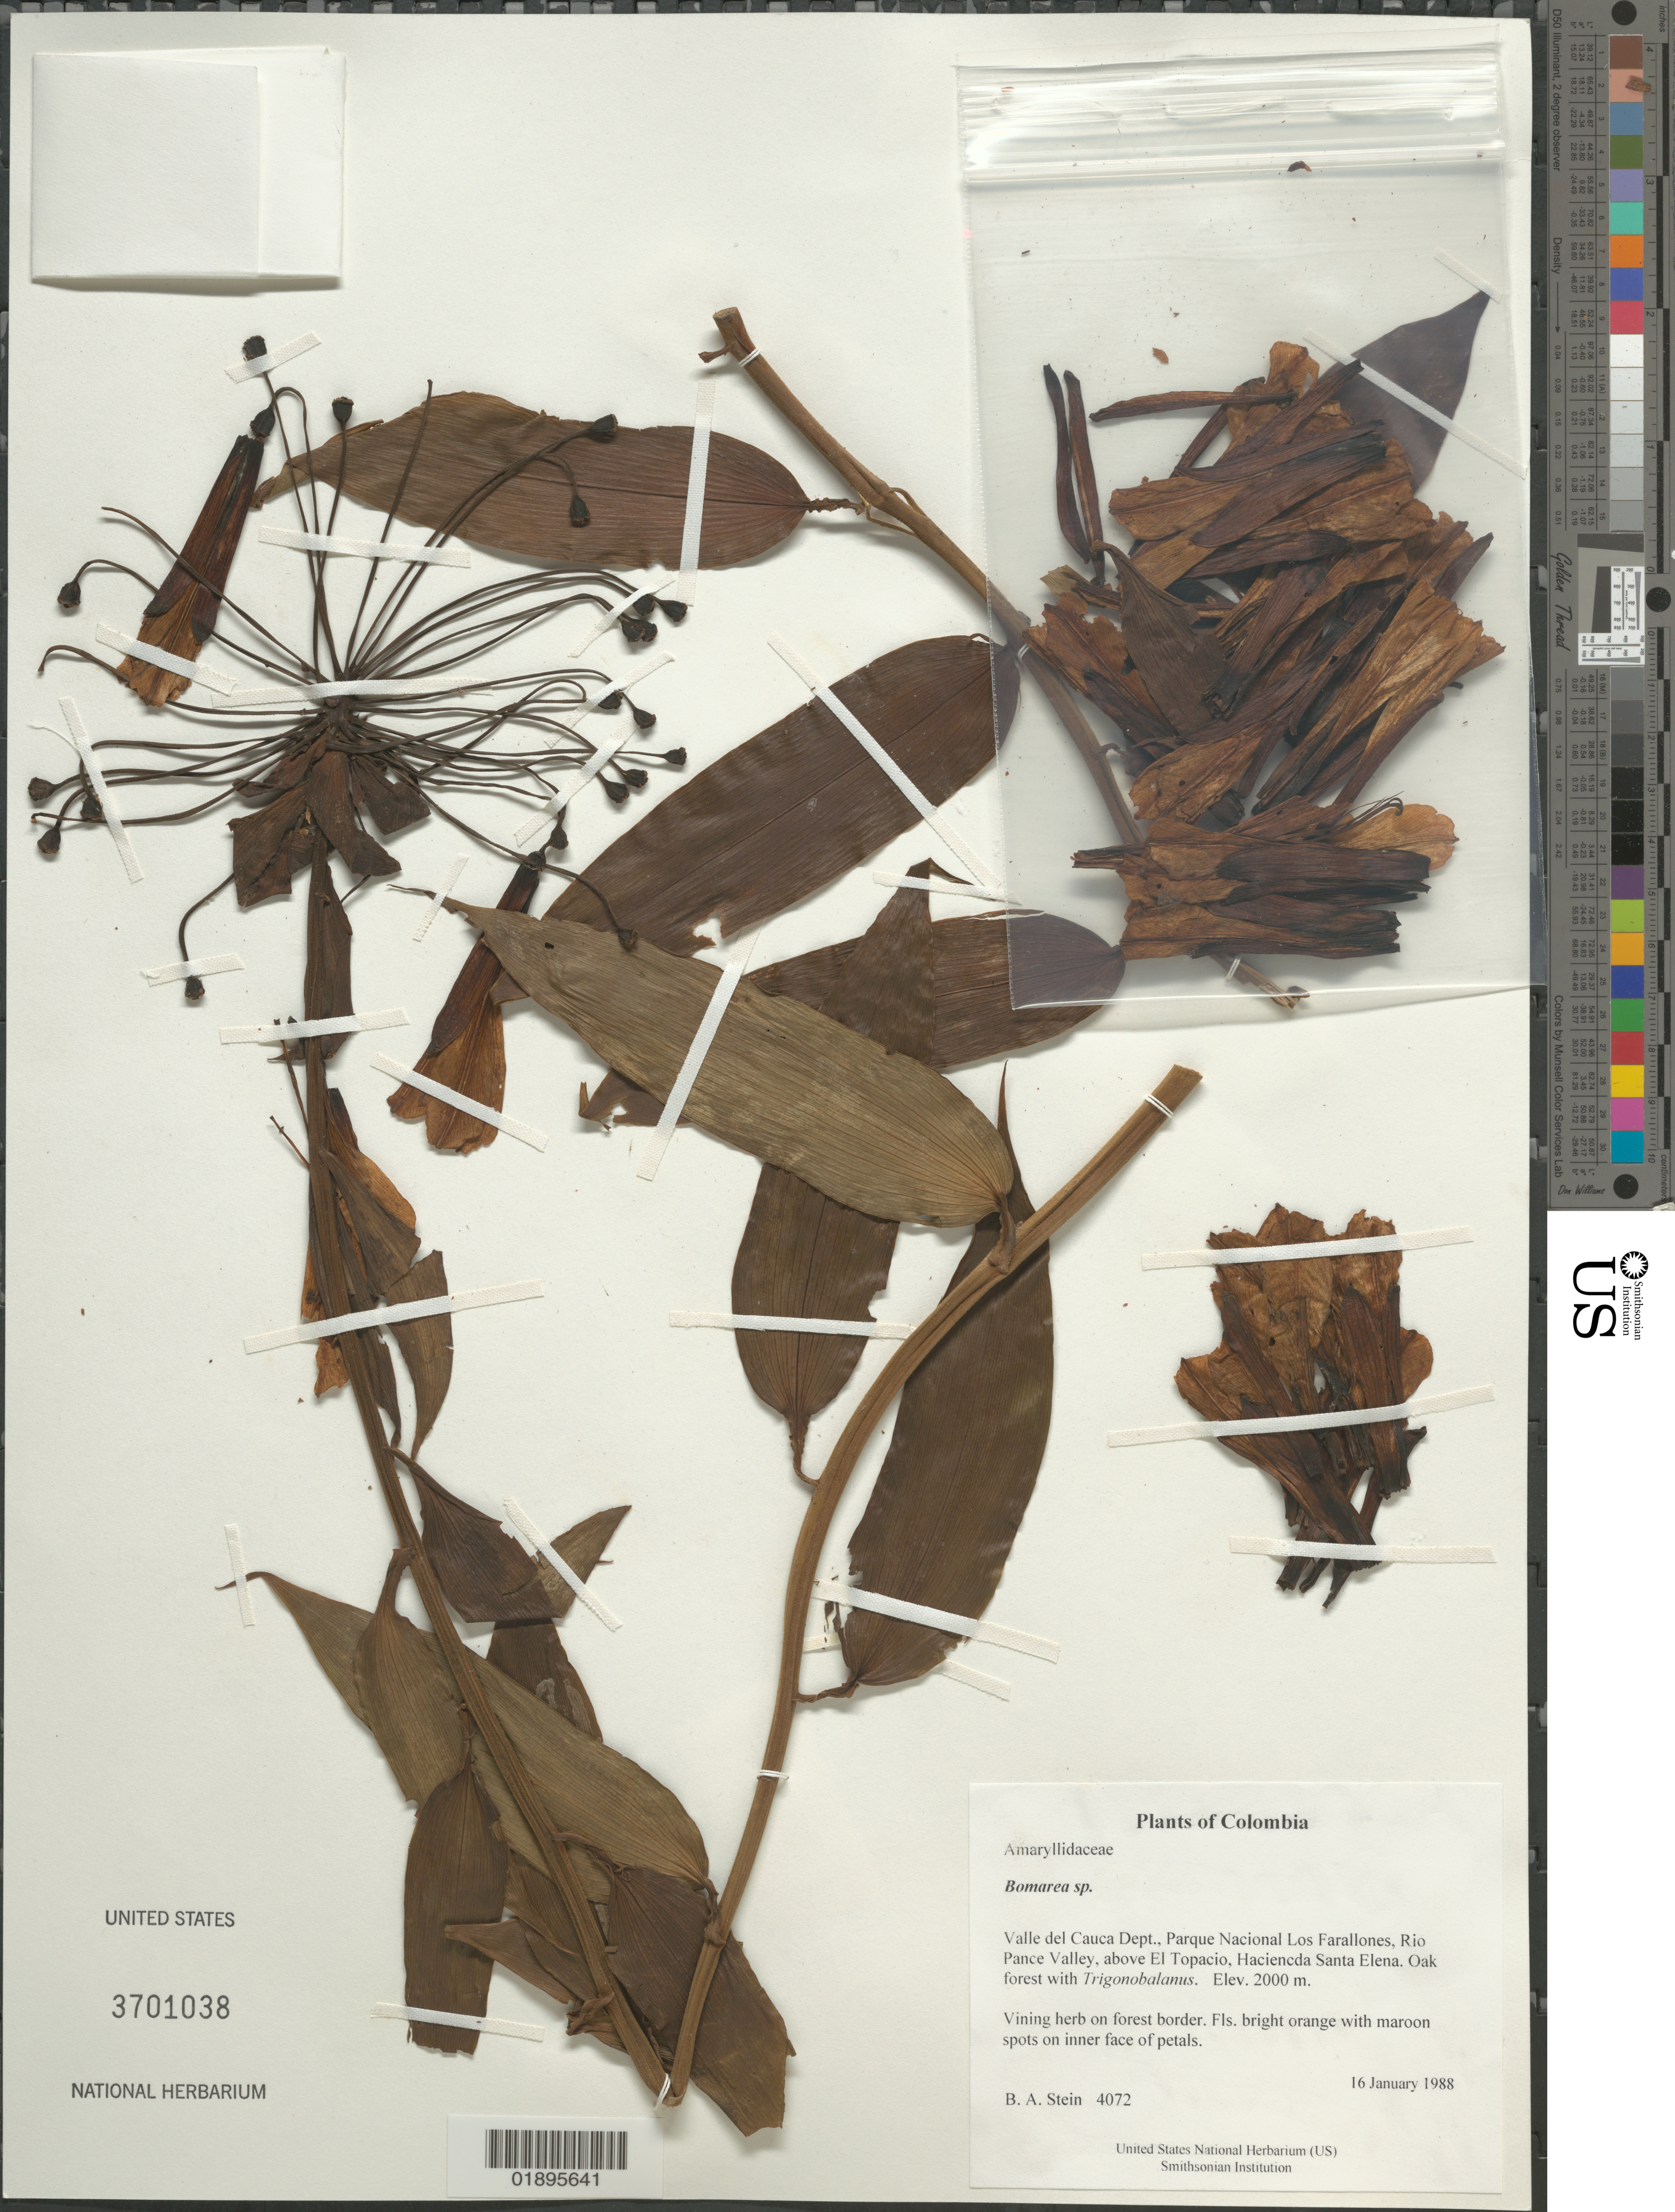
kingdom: Plantae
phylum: Tracheophyta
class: Liliopsida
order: Liliales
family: Alstroemeriaceae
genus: Bomarea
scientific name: Bomarea sp.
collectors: B. A. Stein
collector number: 4072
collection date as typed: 16 January 1988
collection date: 1988-01-16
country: Colombia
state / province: Valle del Cauca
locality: Parque Nacional Los Farallones, Rio Pance Valley, above El Topacio, Haciencda Santa Elena.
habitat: Oak forest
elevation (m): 2000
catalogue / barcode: US 3701038